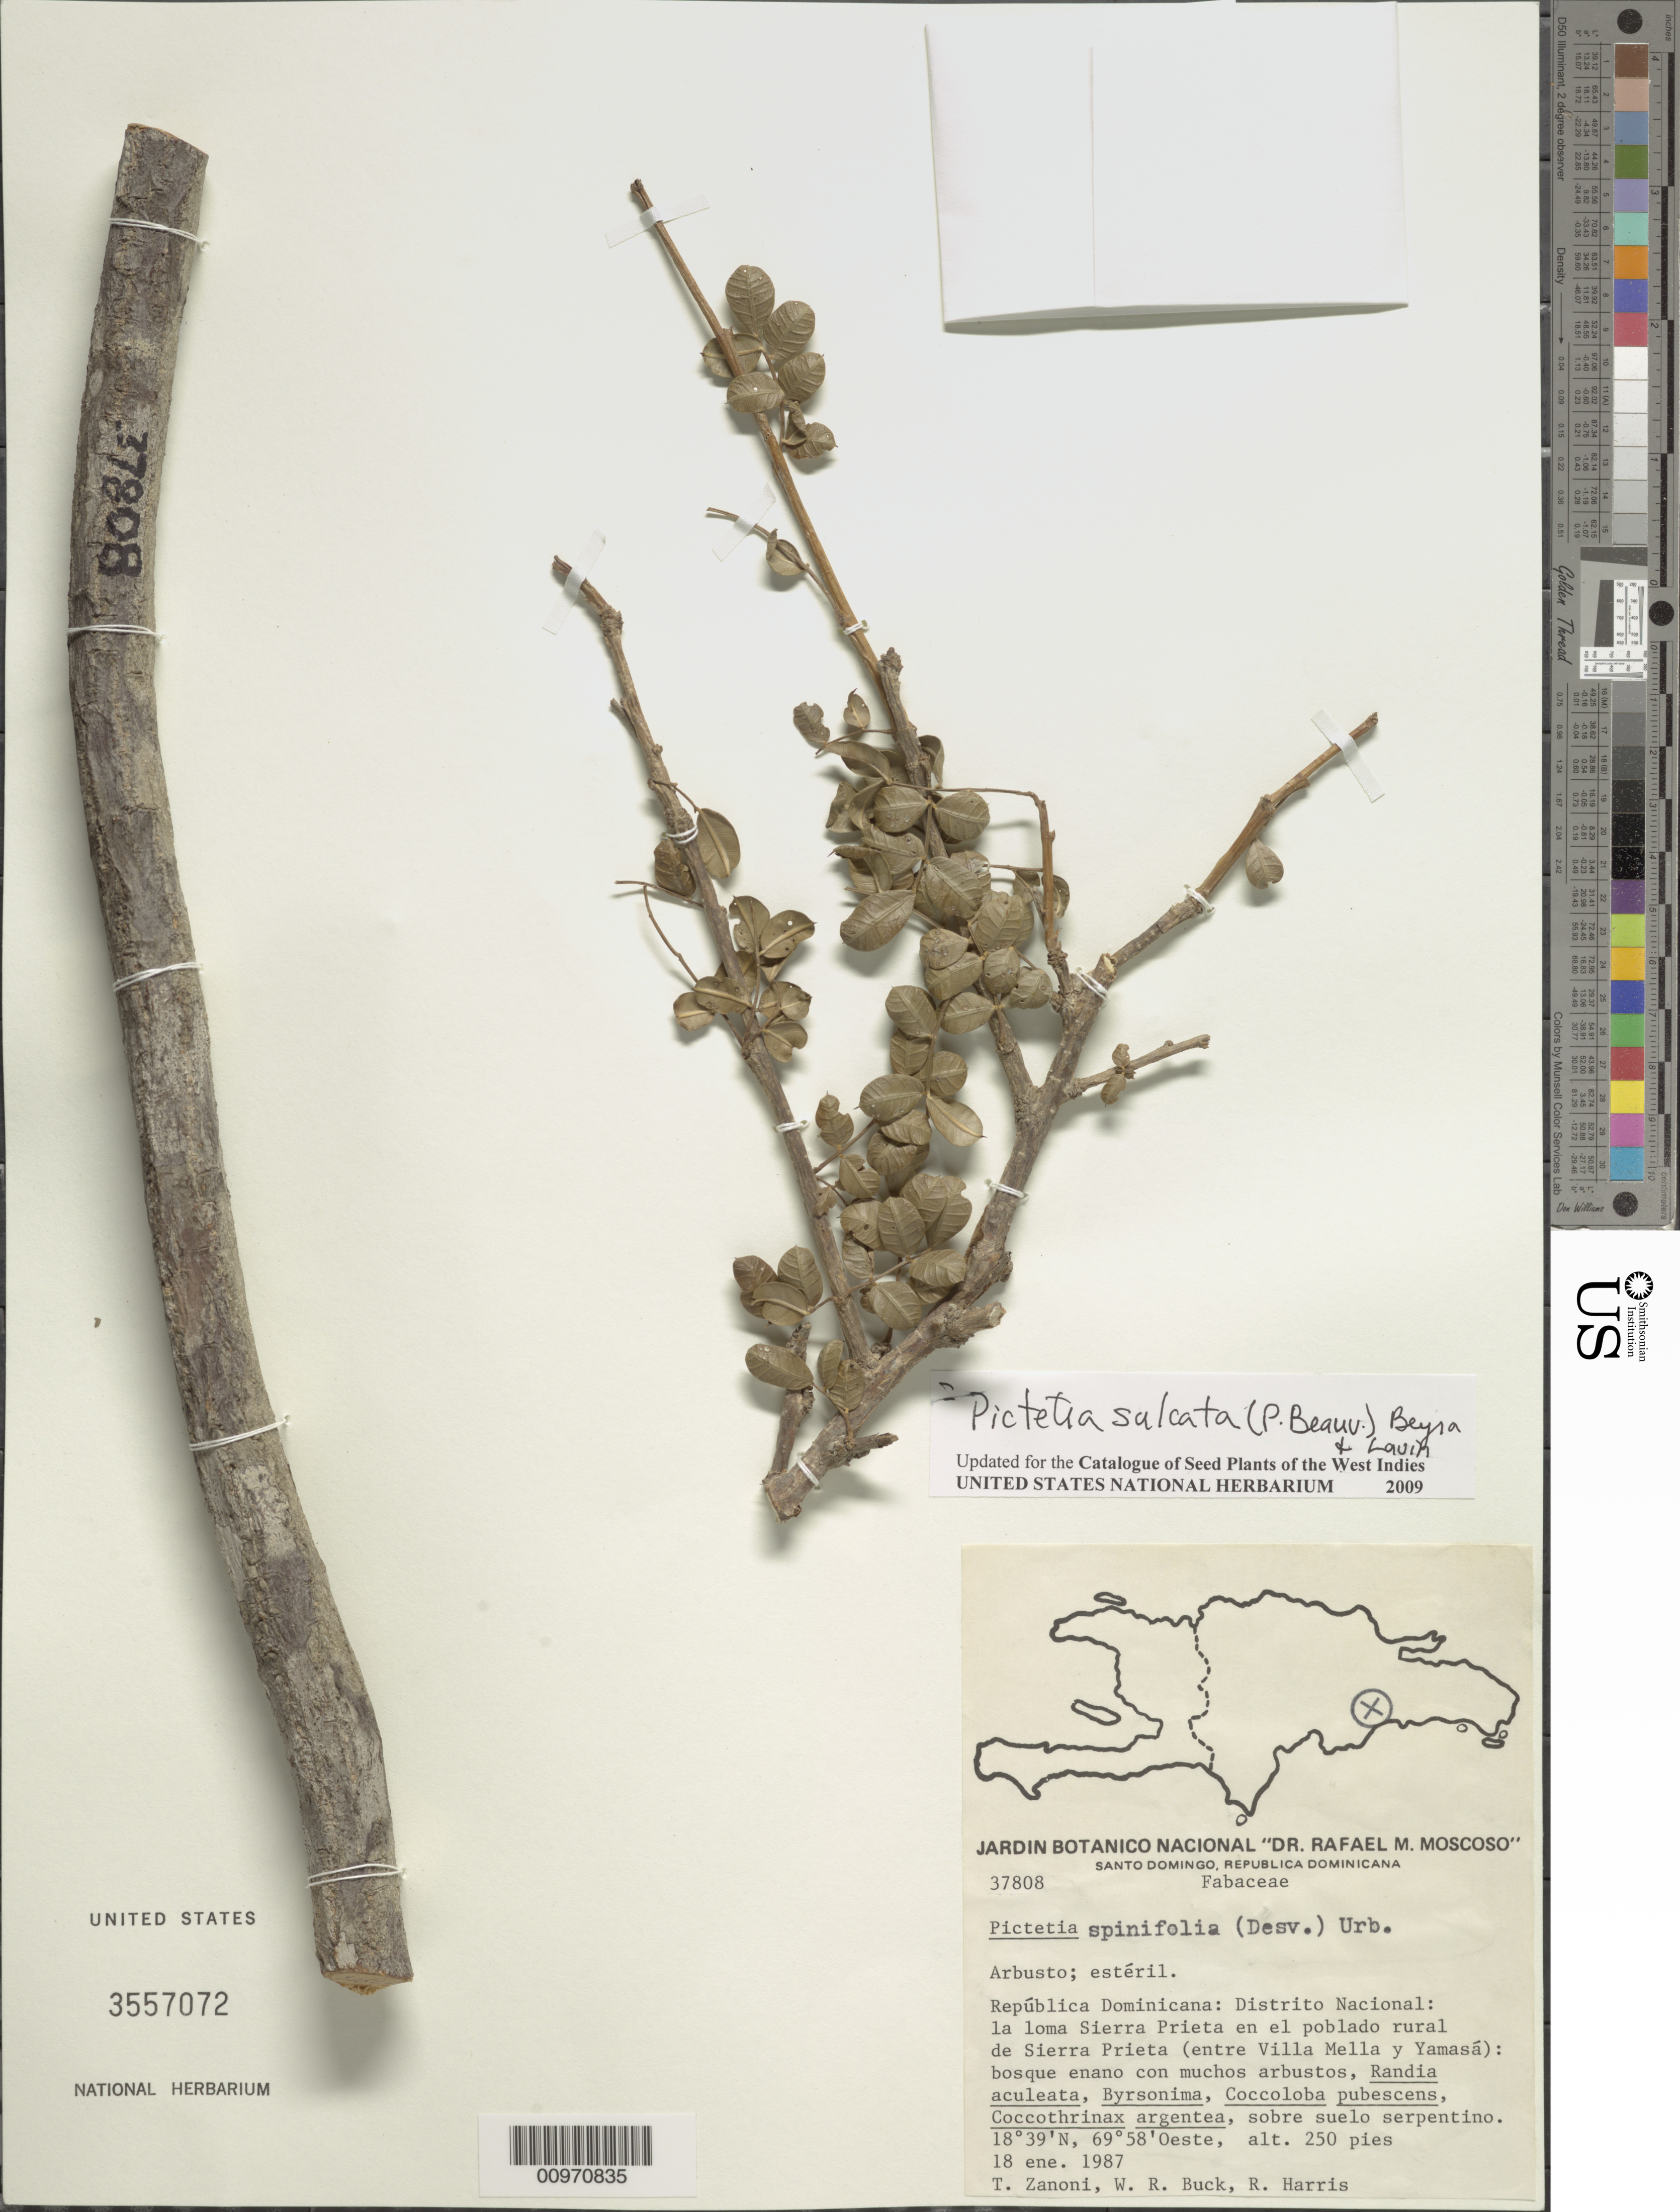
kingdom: Plantae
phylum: Tracheophyta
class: Magnoliopsida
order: Fabales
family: Fabaceae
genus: Pictetia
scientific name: Pictetia sulcata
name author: (P. Beauv.) Beyra & Lavin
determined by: Acevedo-Rodríguez, P., (BOT), Smithsonian Institution - National Museum of Natural History (UNITED STATES)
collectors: T. A. Zanoni, W. R. Buck & R. Harris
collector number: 37808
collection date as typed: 18 Jan 1987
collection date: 1987-01-18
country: Dominican Republic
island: Hispaniola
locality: Distrito Nacional, la loma Sierra Pieta en el poblado rural de Sierra Prieta (entre Villa Mella y Yamasá)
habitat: Bosque enano con muchos arbustos, Randia aculeata, Byrsonima, Coccoloba pubescens, Coccothrinax argentea, sobre suelo serpentino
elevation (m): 76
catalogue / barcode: US 3557072